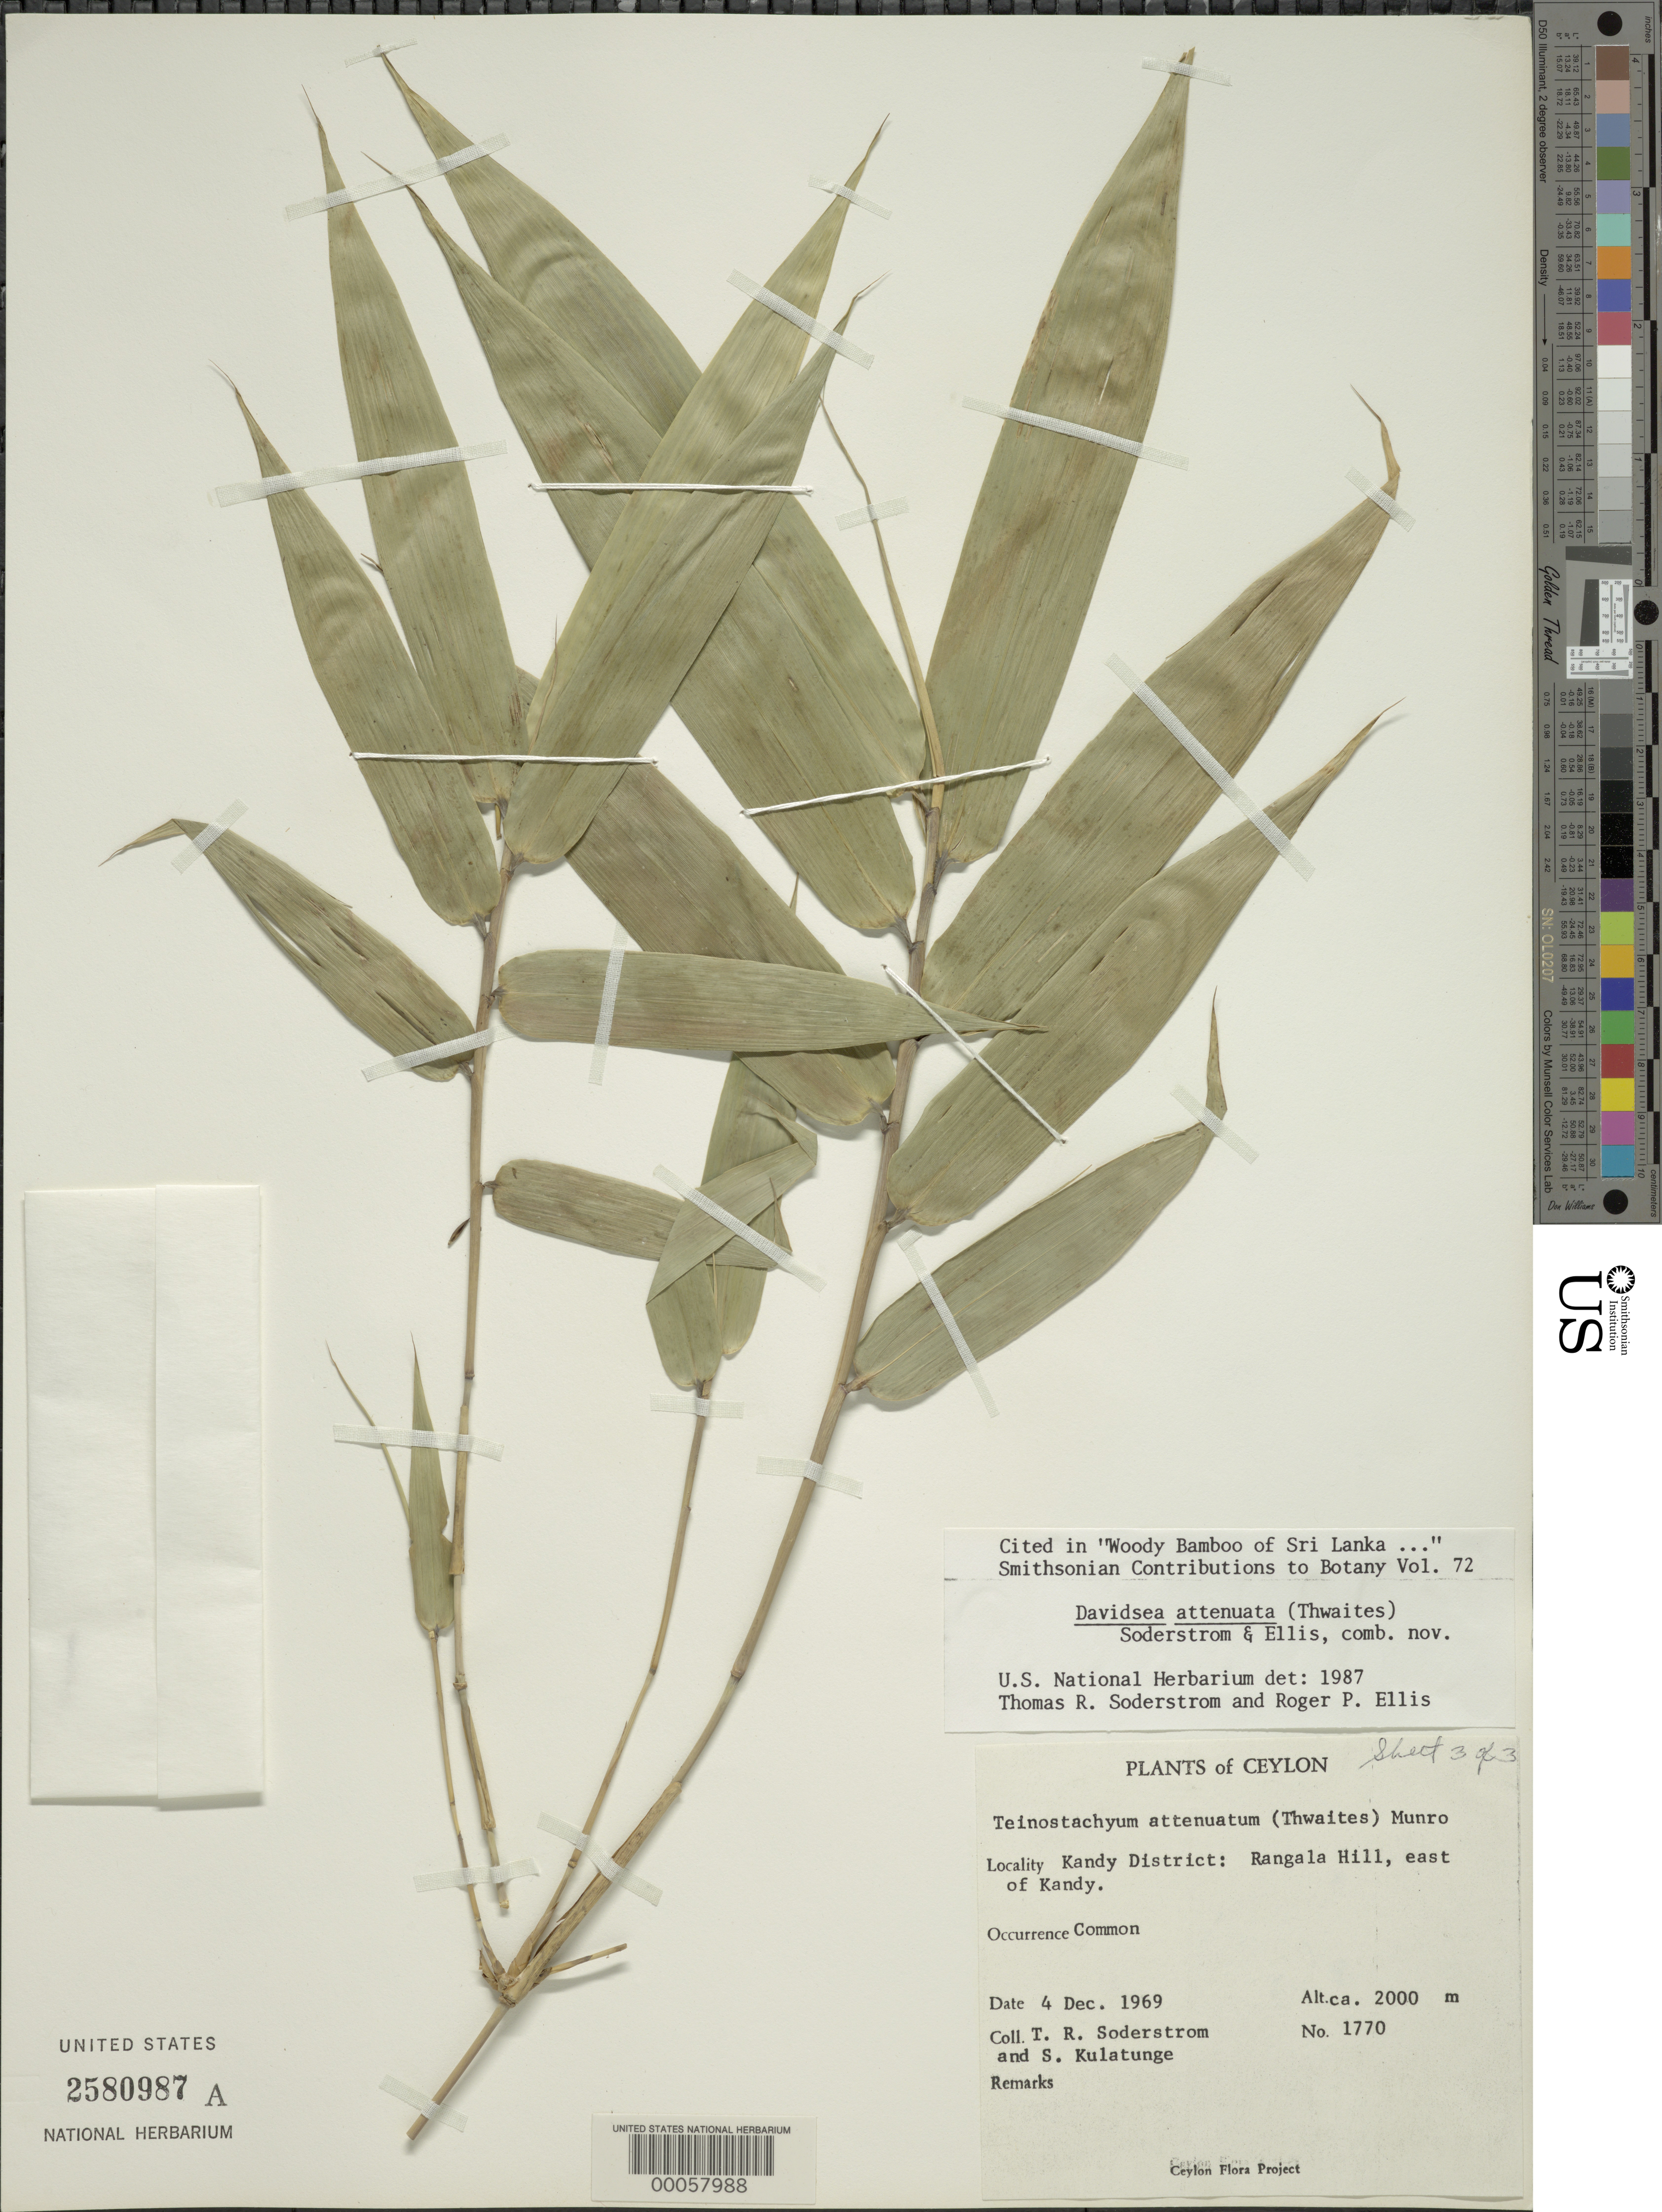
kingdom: Plantae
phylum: Tracheophyta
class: Liliopsida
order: Poales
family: Poaceae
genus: Davidsea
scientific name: Davidsea attenuata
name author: (Thwaites) Soderstr. & R.P. Ellis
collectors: T. R. Soderstrom & S. Kulatunge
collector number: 1770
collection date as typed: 04 Dec 1969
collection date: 1969-12-04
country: Sri Lanka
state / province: Central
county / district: Kandy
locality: Rangala hill, east of kandy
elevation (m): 2000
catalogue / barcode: US 2580987A